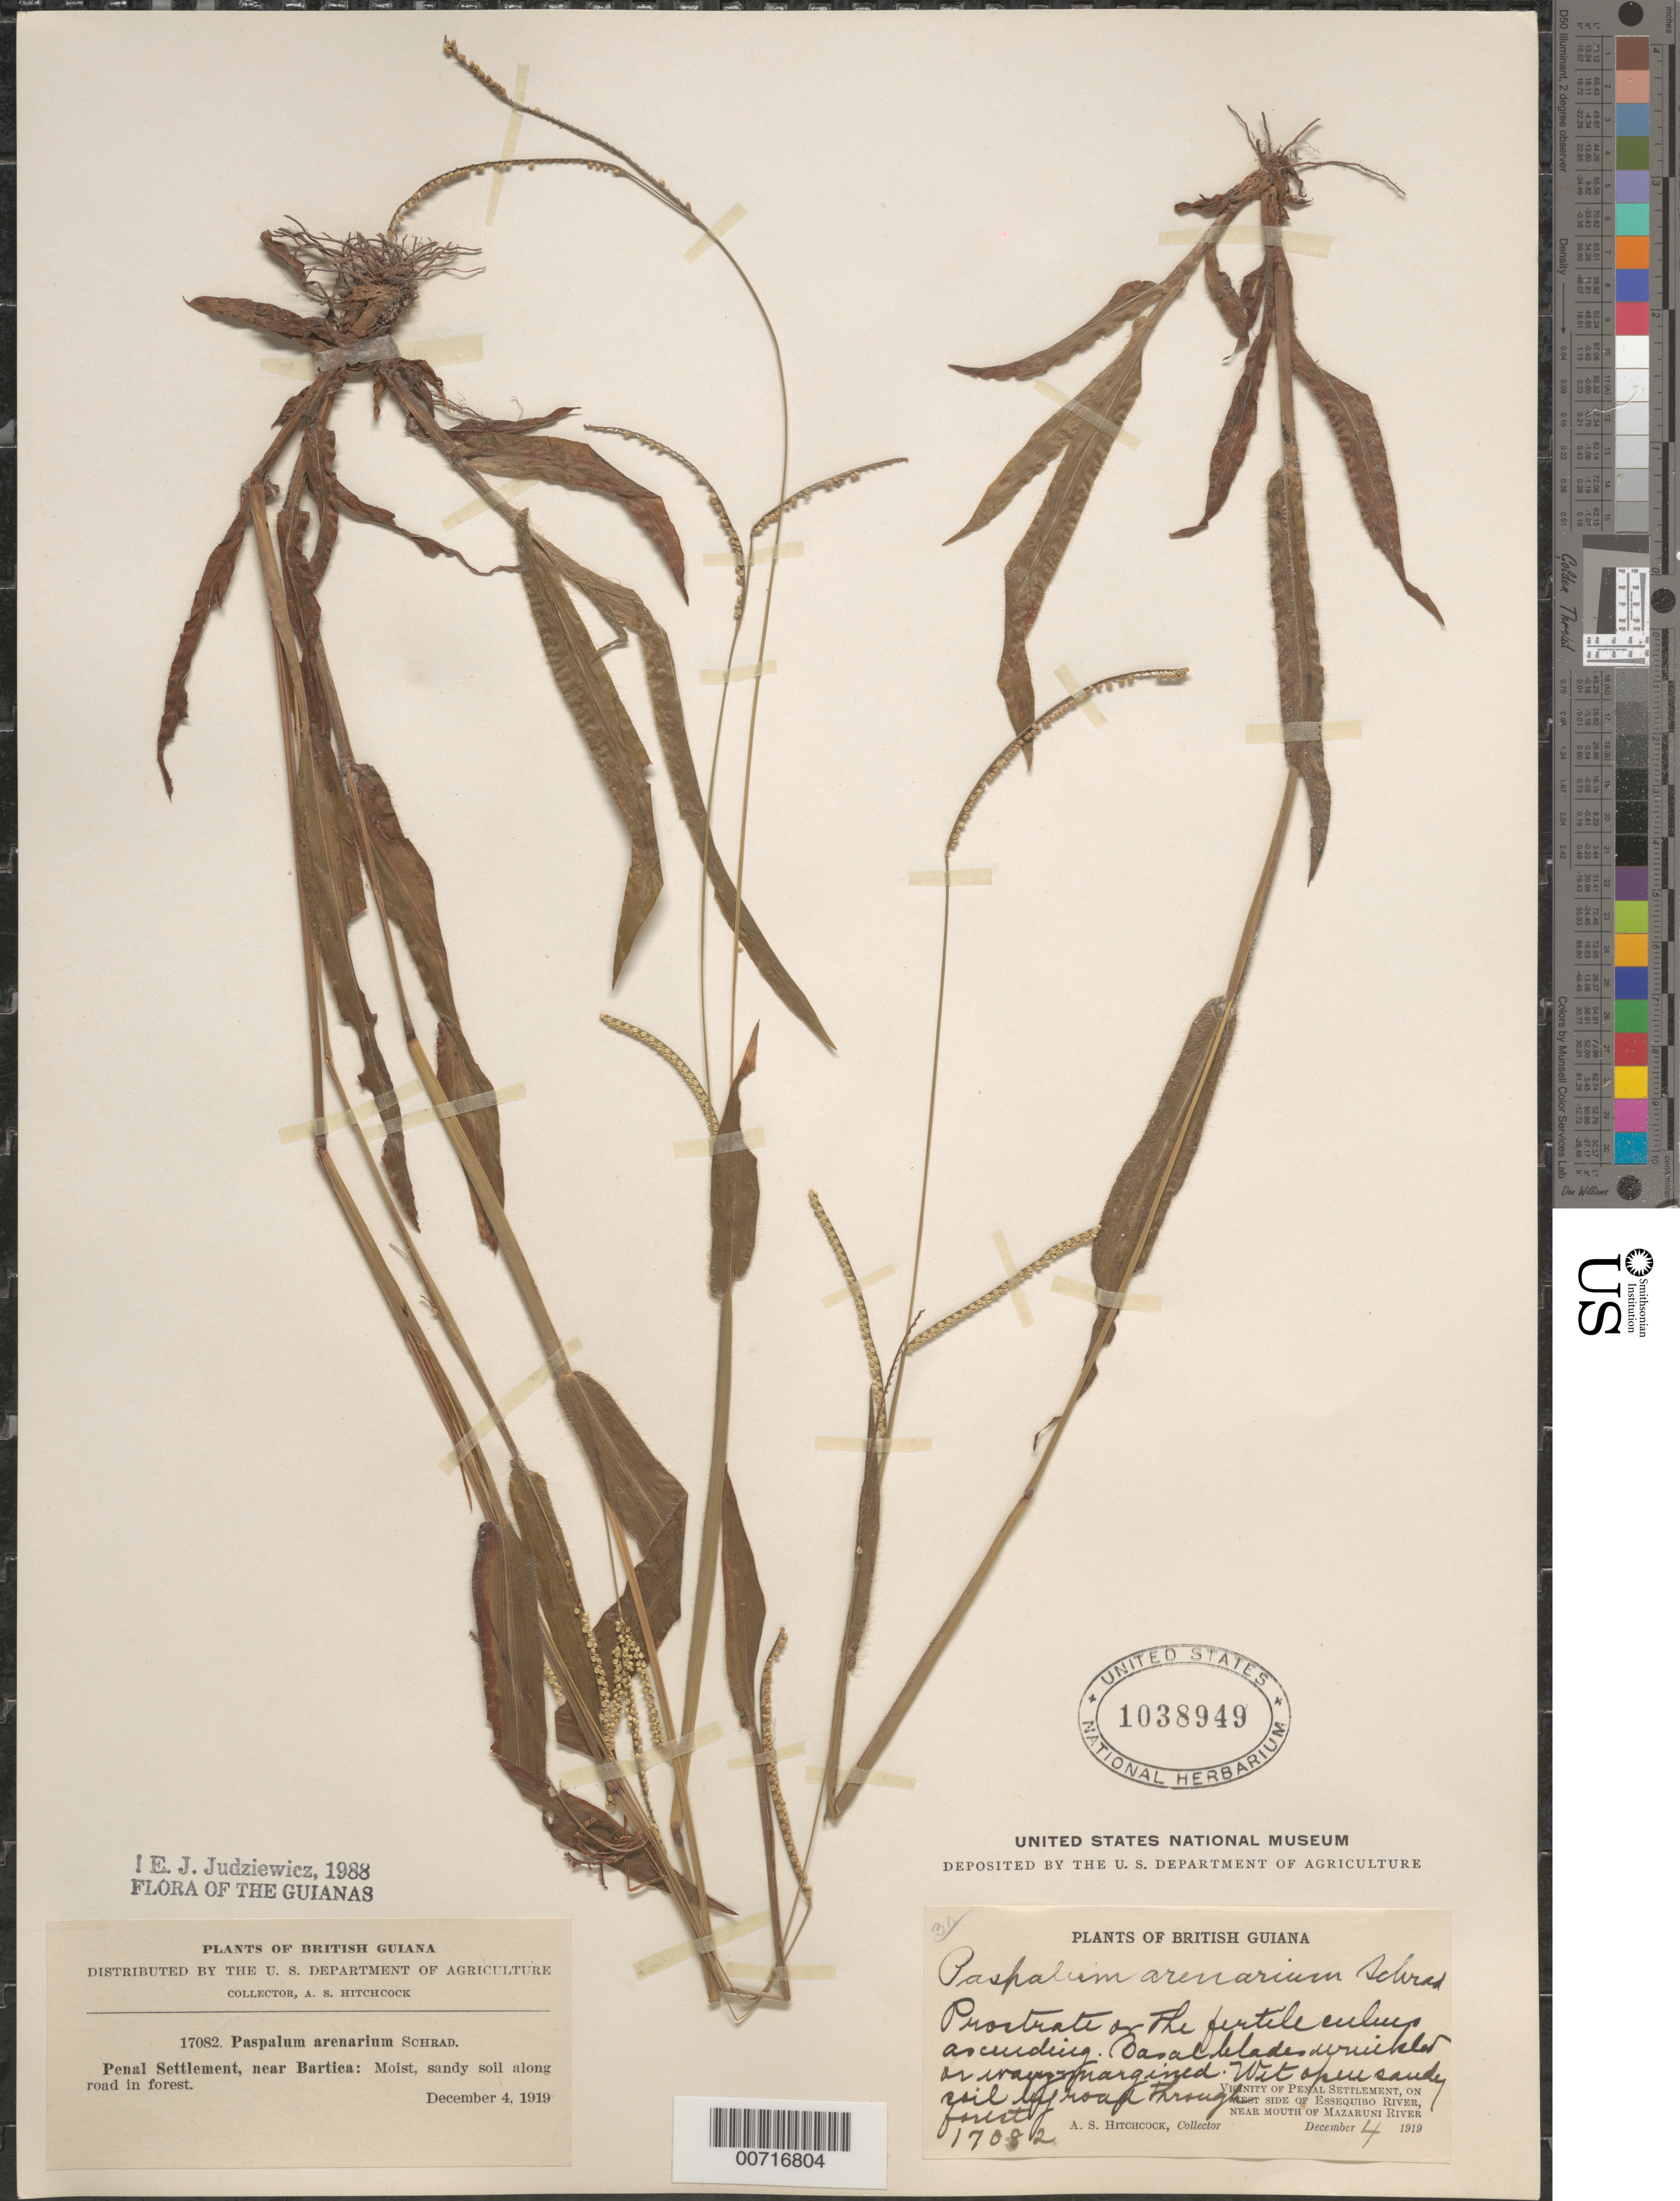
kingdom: Plantae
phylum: Tracheophyta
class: Liliopsida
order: Poales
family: Poaceae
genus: Paspalum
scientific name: Paspalum arenarium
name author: Schrad.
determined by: Judziewicz, E. J.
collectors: A. S. Hitchcock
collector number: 17082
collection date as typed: Dec. 3-9, 1919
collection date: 1919-12-03/1919-12-09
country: Guyana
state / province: Cuyuni-Mazaruni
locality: Penal Settlement, on W side of Essequibo River, near mouth of Mazaruni River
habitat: Moist, sandy soil along road in forest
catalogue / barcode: US 1038949